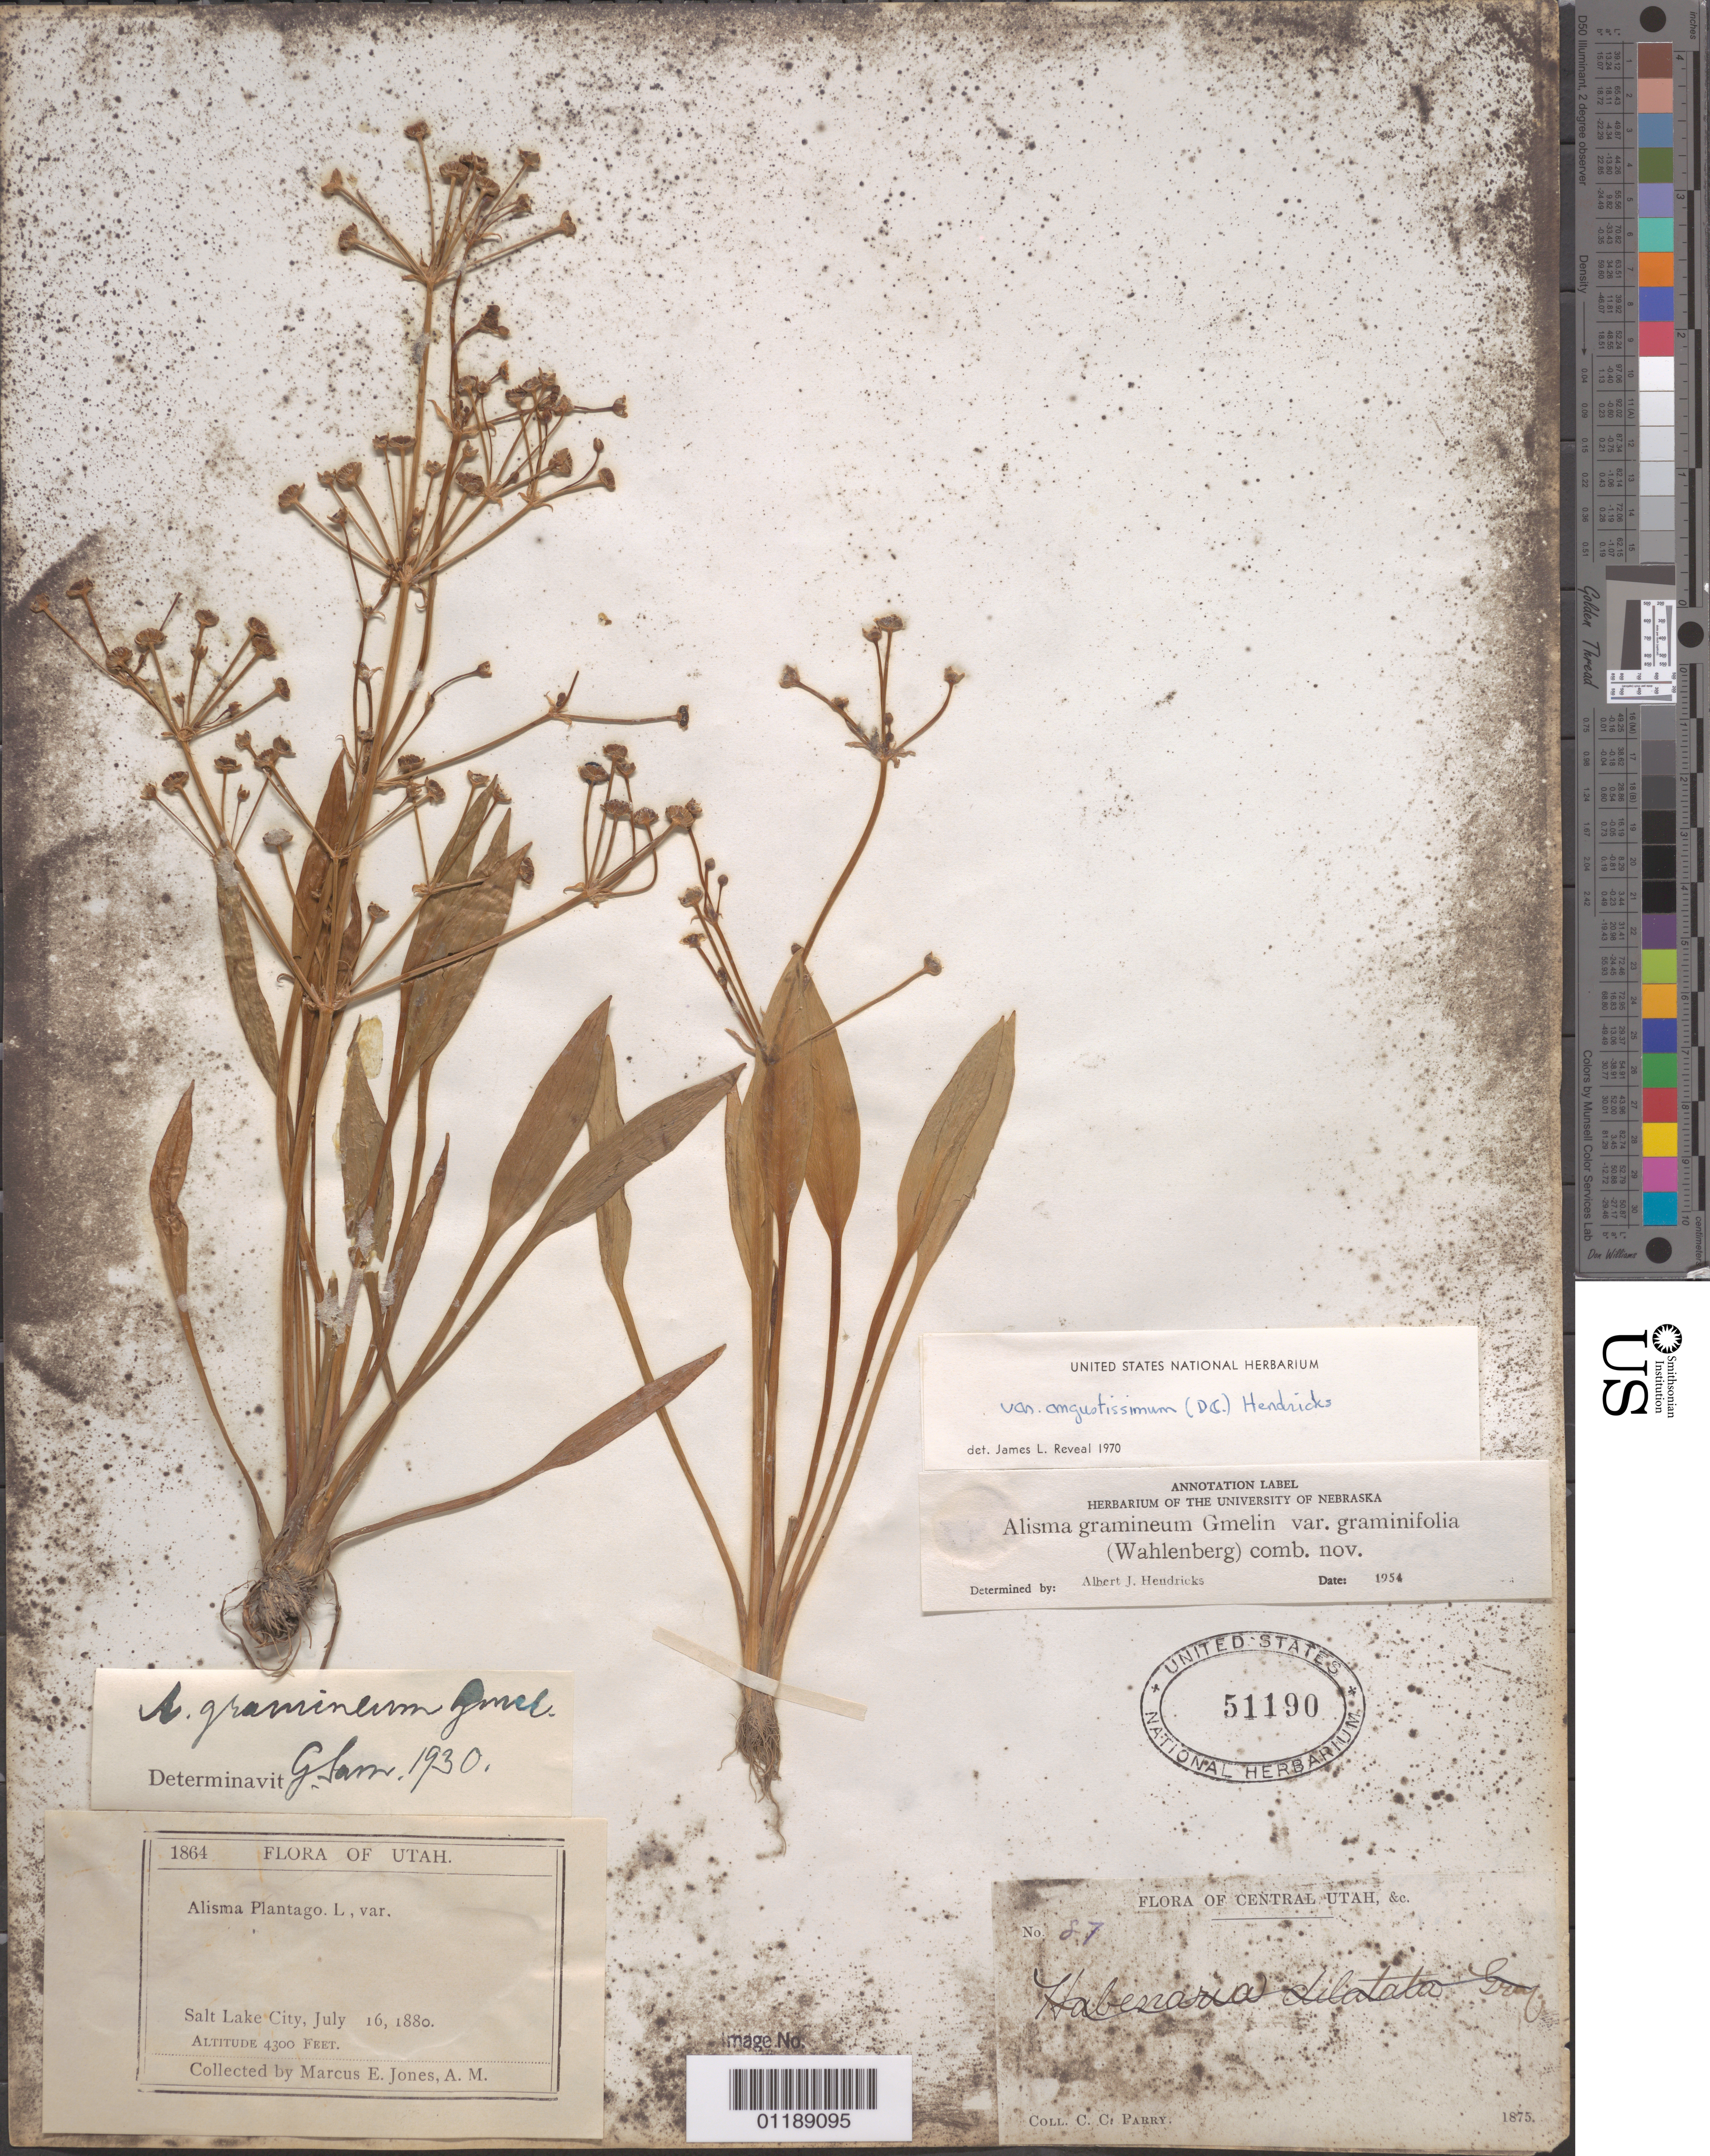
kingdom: Plantae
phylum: Tracheophyta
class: Liliopsida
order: Alismatales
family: Alismataceae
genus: Alisma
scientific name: Alisma gramineum var. angustissimum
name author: (DC.) A.J.Hendricks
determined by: Reveal, J. L.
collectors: C. C. Parry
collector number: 87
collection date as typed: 1875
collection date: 1875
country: United States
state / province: Utah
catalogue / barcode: US 51190